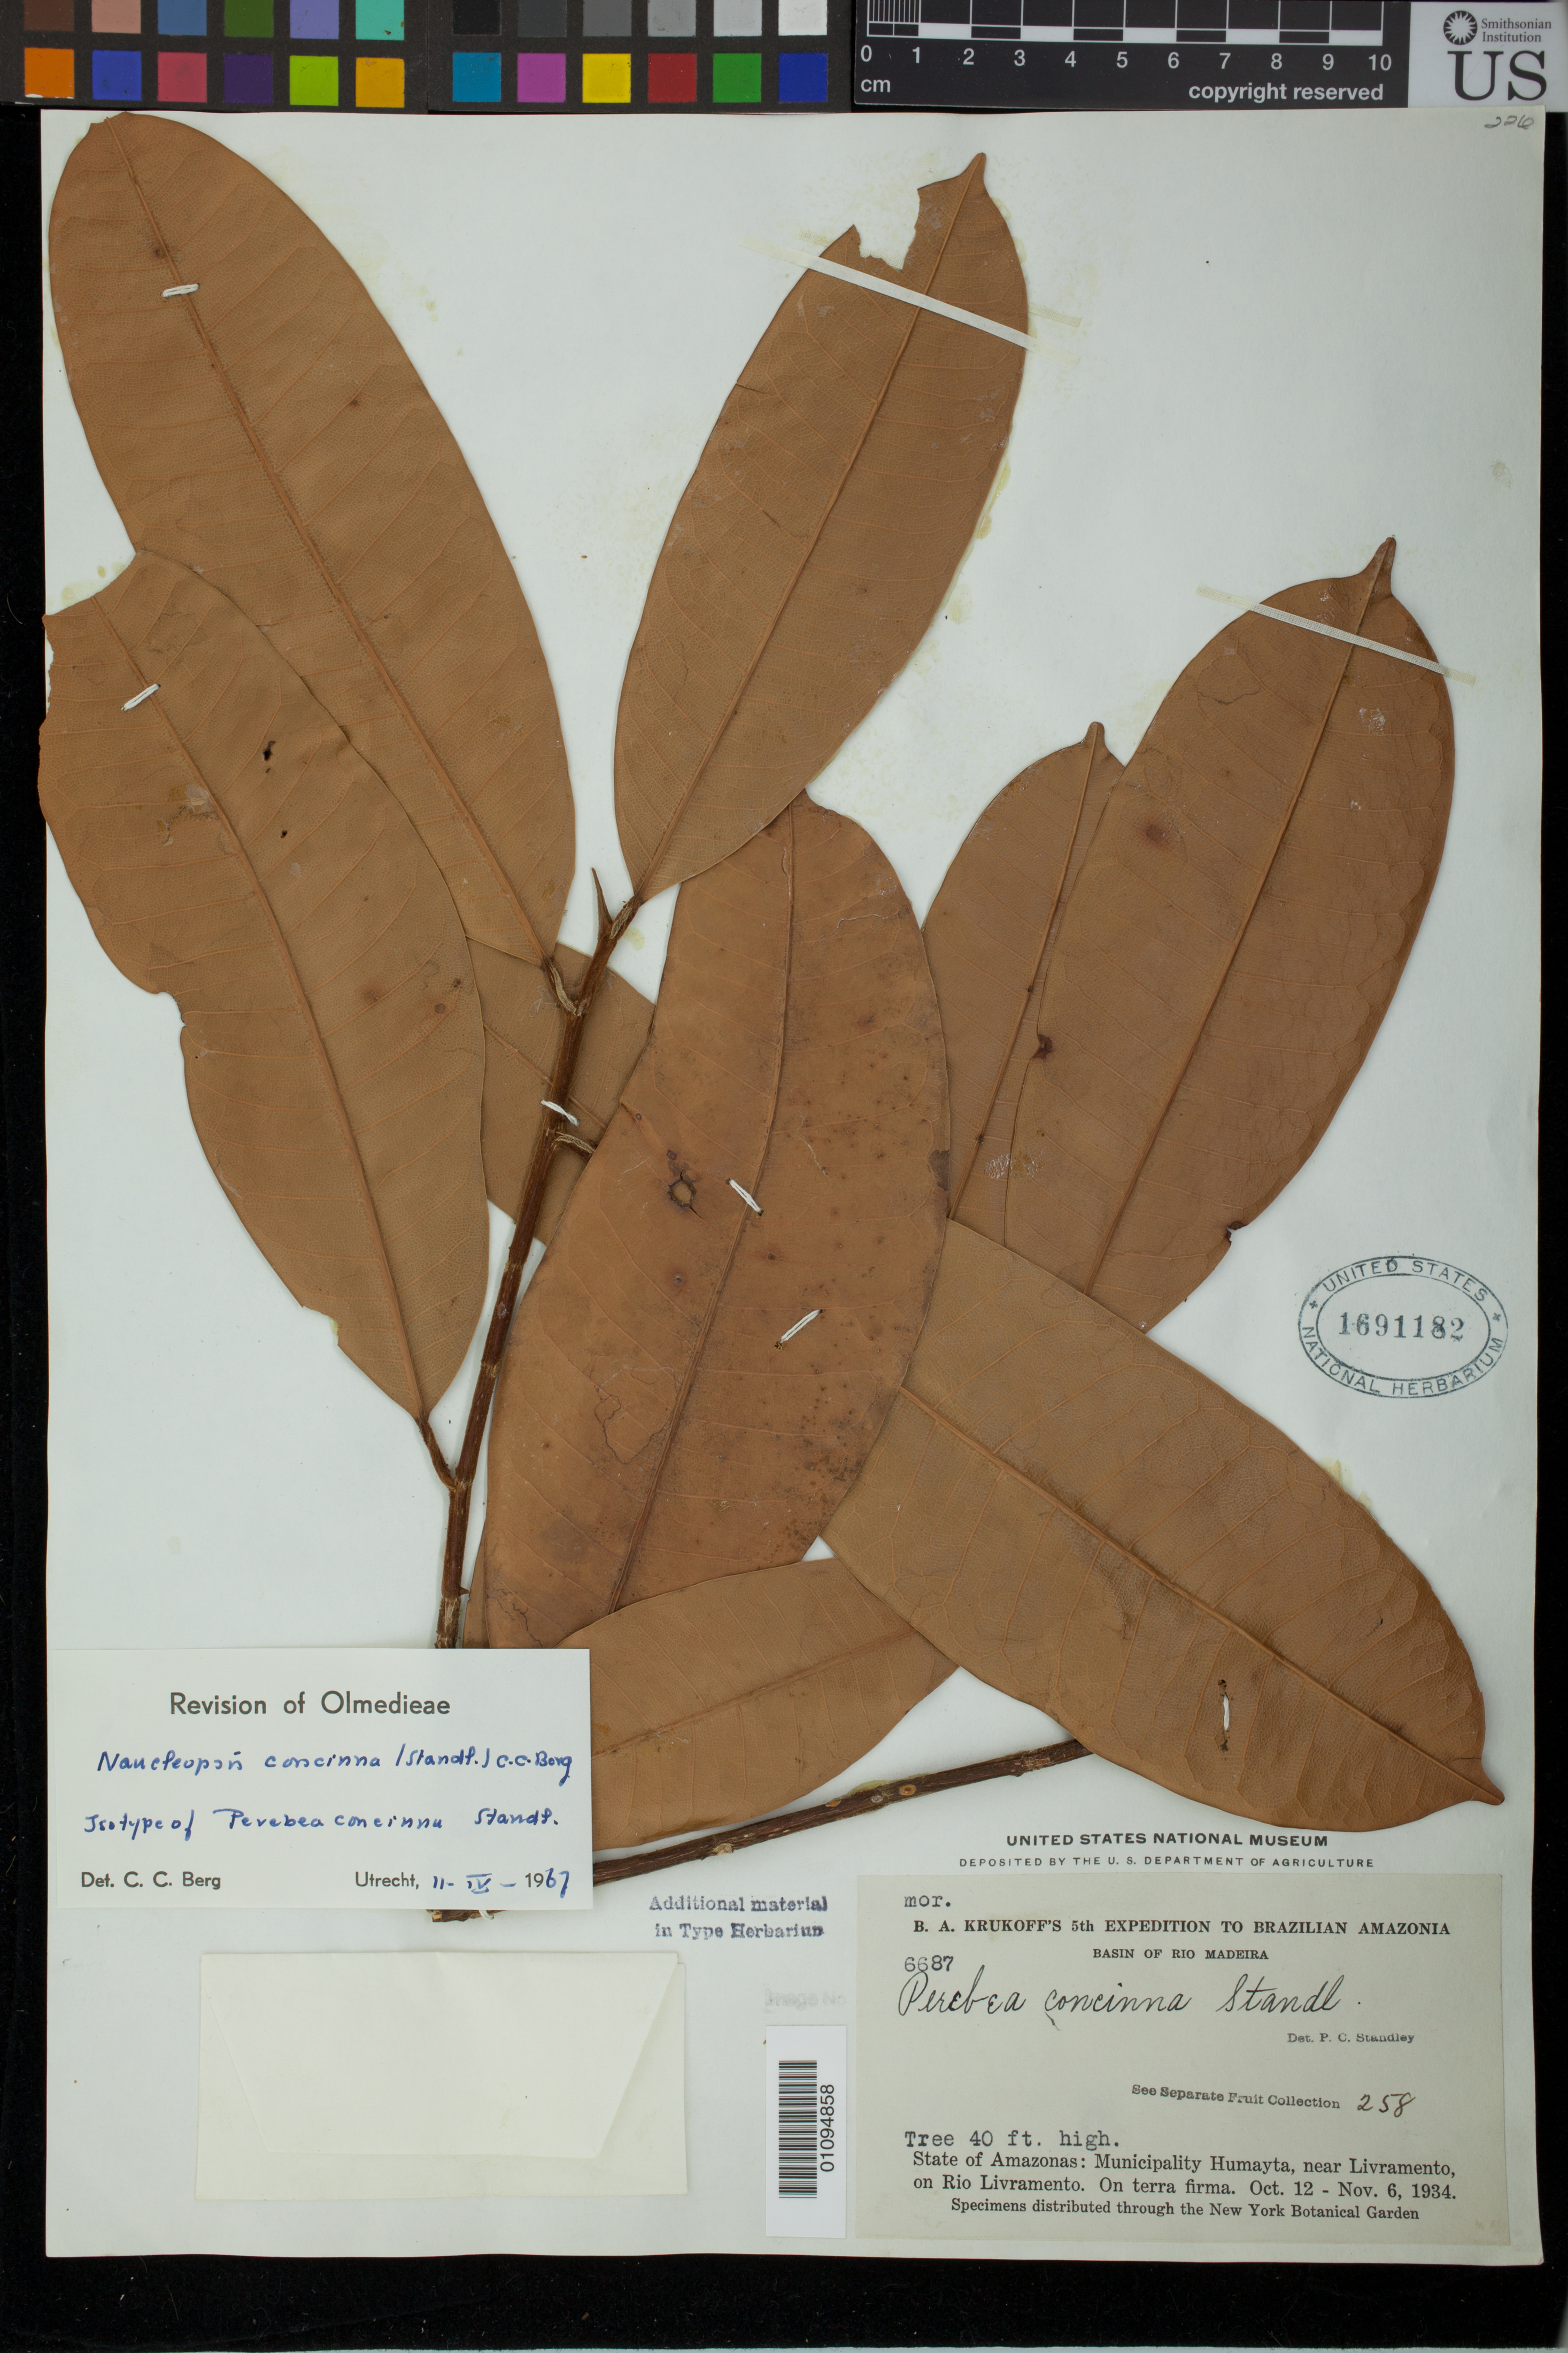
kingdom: Plantae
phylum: Tracheophyta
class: Magnoliopsida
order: Rosales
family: Moraceae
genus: Perebea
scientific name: Perebea concinna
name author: Standl.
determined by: Standley, Paul C.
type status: Isotype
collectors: B. A. Krukoff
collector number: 6687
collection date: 1934-10-12/1934-11-06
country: Brazil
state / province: Amazonas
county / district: Humaitá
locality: Basin of Rio Madeira. State of Amazonas: Municipality Humayta, near Livramento, on Rio Livramento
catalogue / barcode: US 1691182